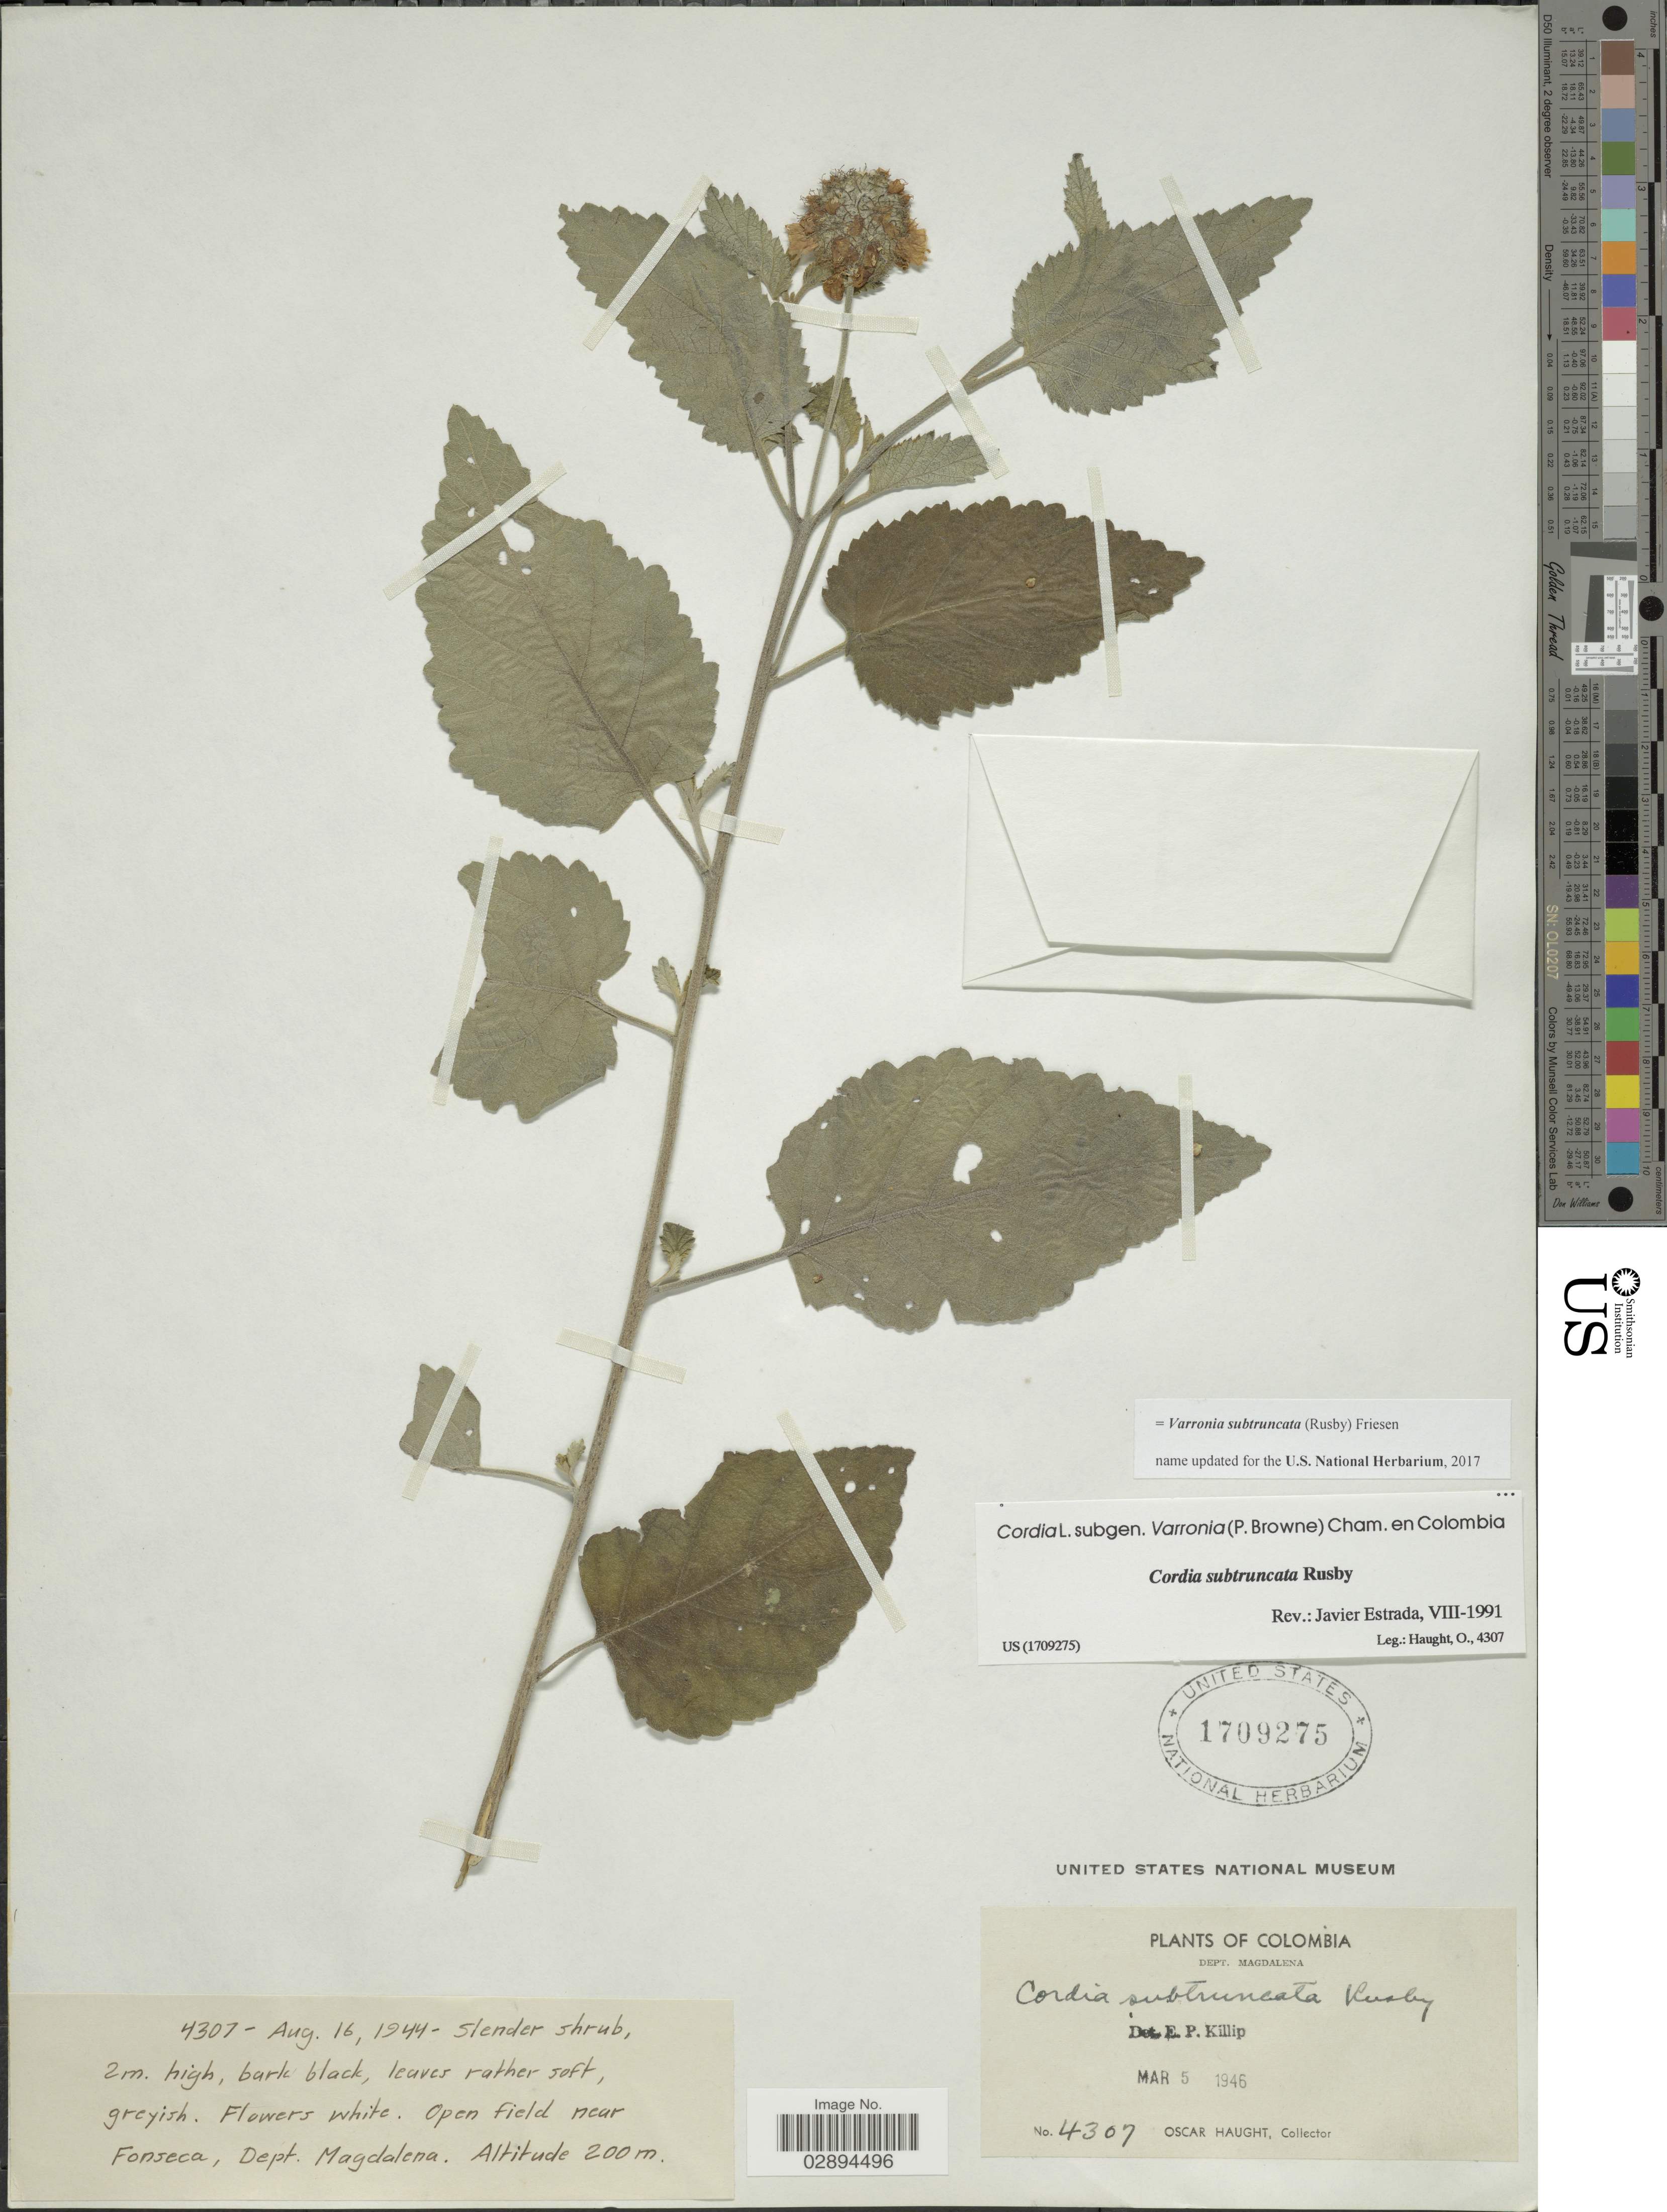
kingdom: Plantae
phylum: Tracheophyta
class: Magnoliopsida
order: Boraginales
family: Cordiaceae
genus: Varronia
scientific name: Varronia subtruncata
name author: (Rusby) Friesen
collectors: O. L. Haught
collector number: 4307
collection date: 1944-08-16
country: Colombia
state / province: Magdalena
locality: Open field near Fonseca, Dept. Magdalena.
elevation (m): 200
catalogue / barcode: US 1709275